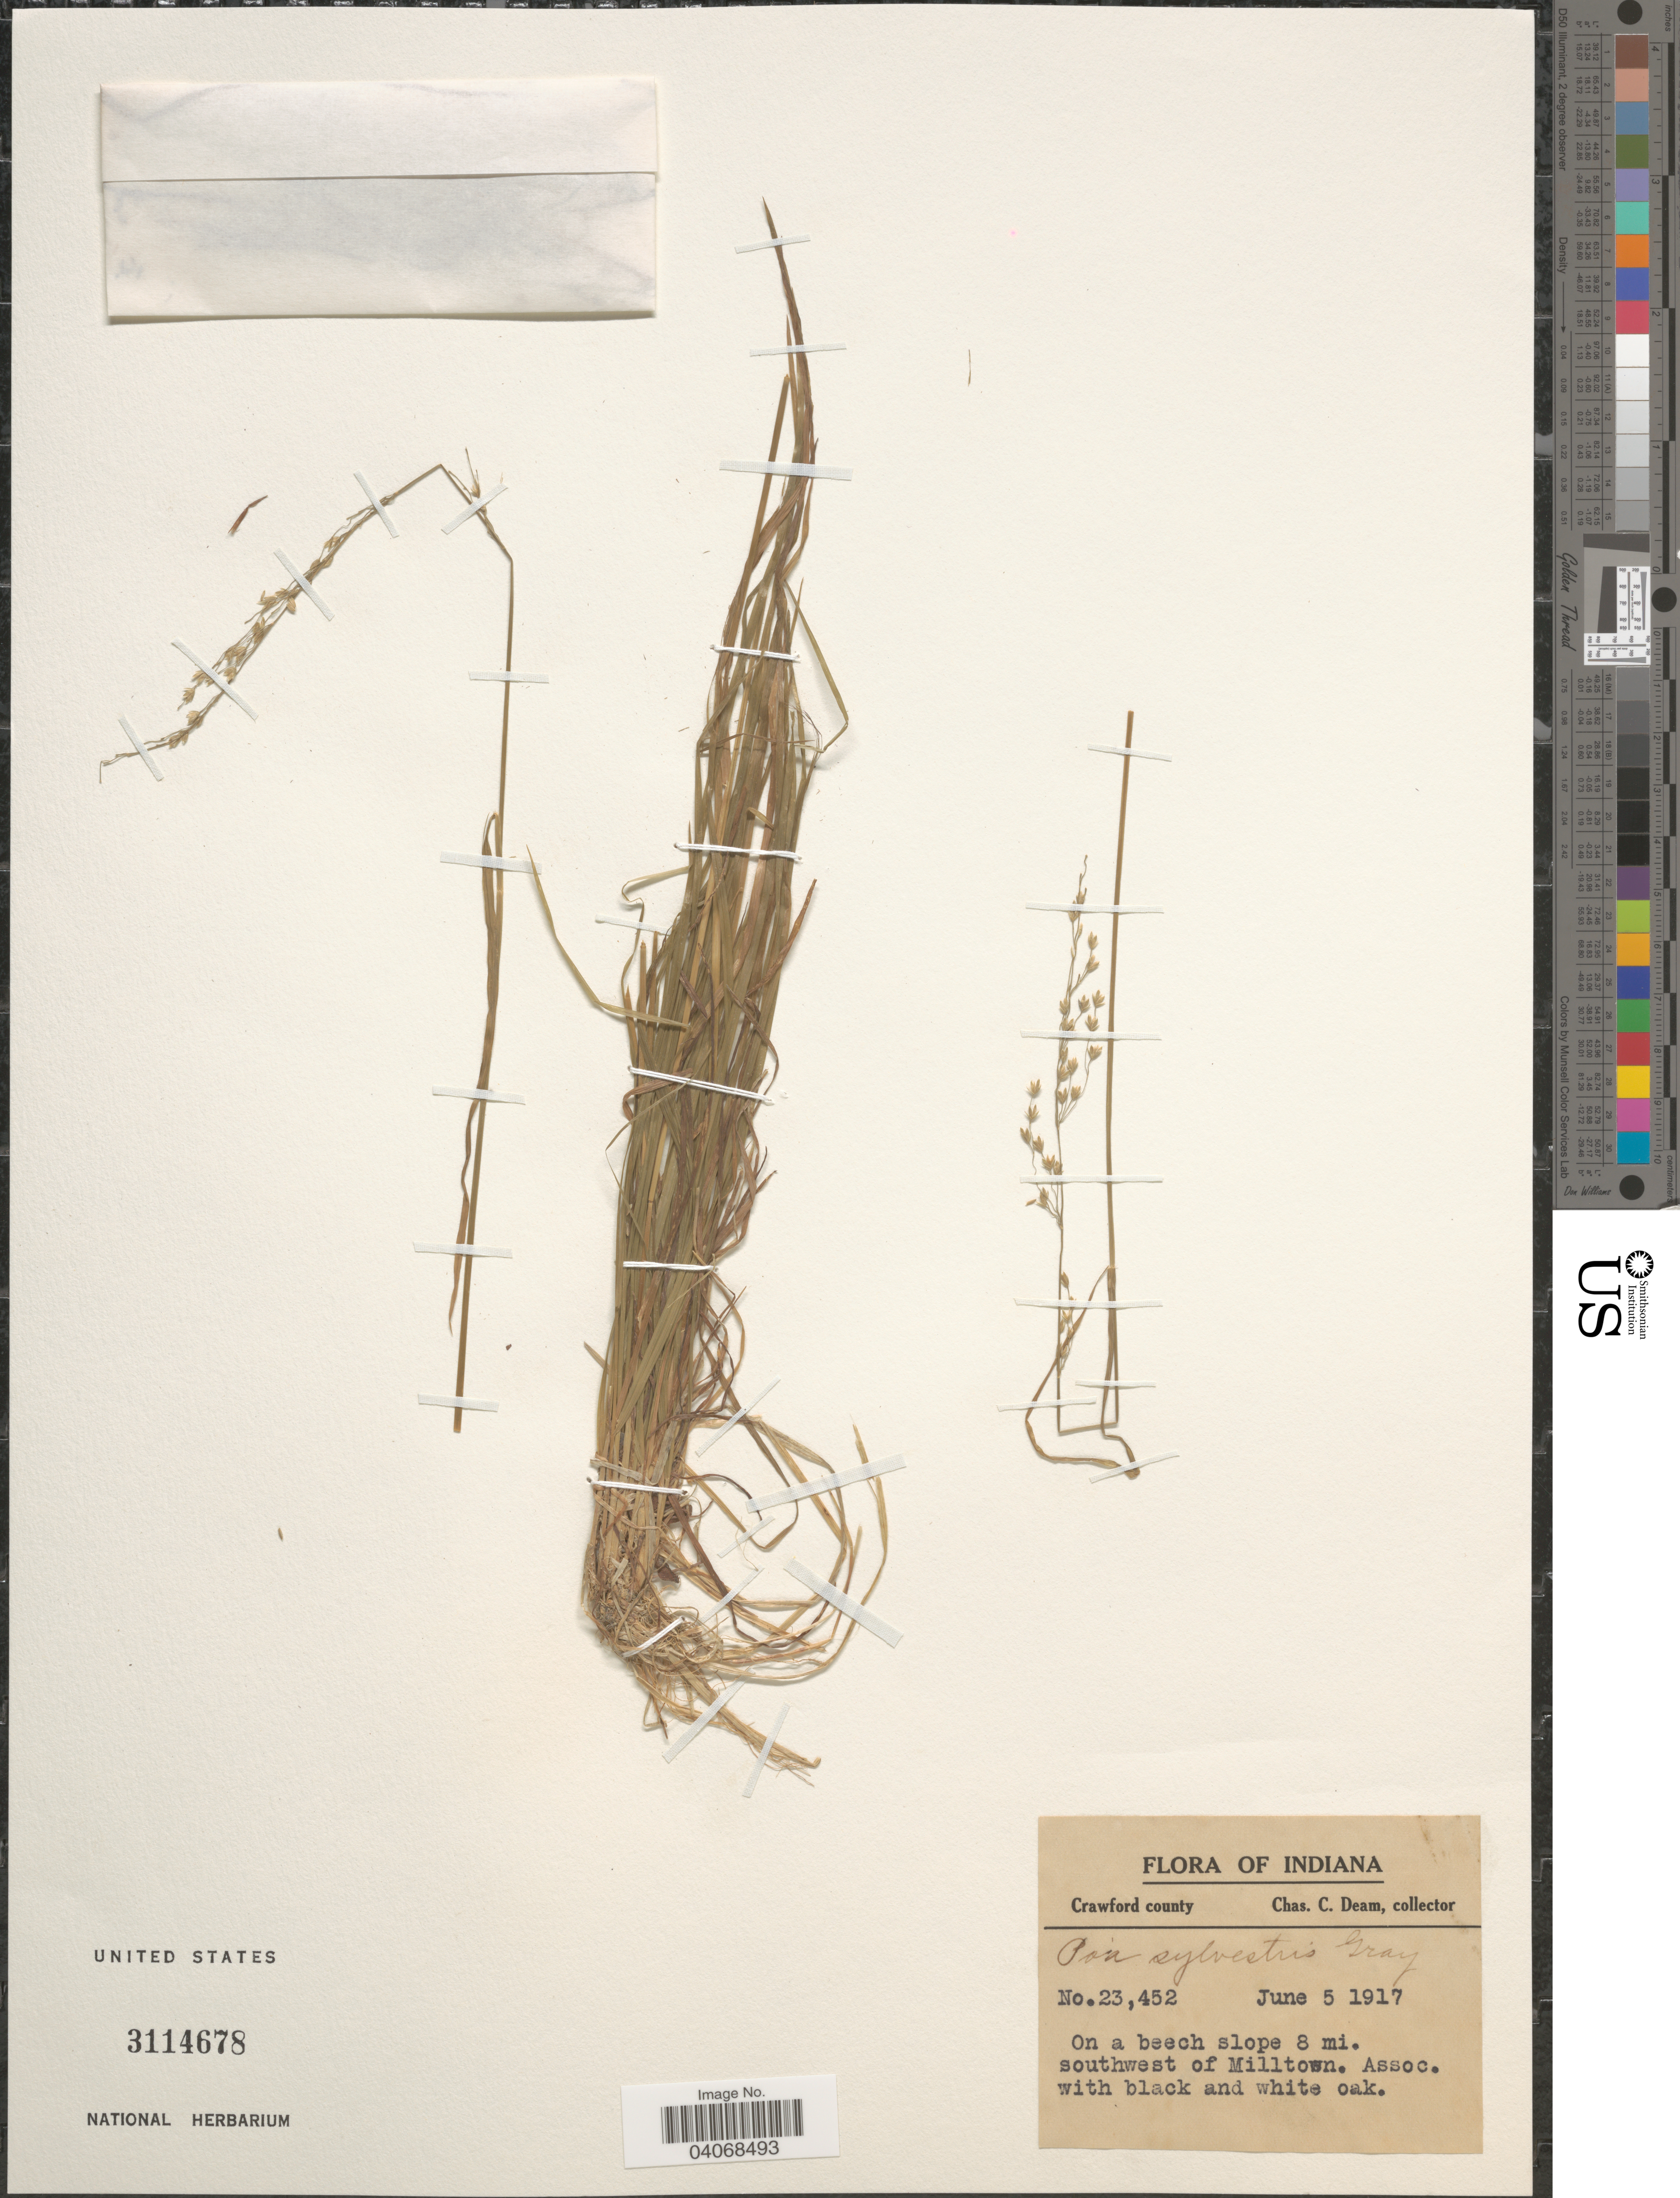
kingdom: Plantae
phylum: Tracheophyta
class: Liliopsida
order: Poales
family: Poaceae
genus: Poa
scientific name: Poa sylvestris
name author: A. Gray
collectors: C. C. Deam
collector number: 23452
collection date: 1917-06-05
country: United States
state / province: Indiana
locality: On a beech slope 8 mi. southwest of Milltown. Crawford county.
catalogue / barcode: US 3114678